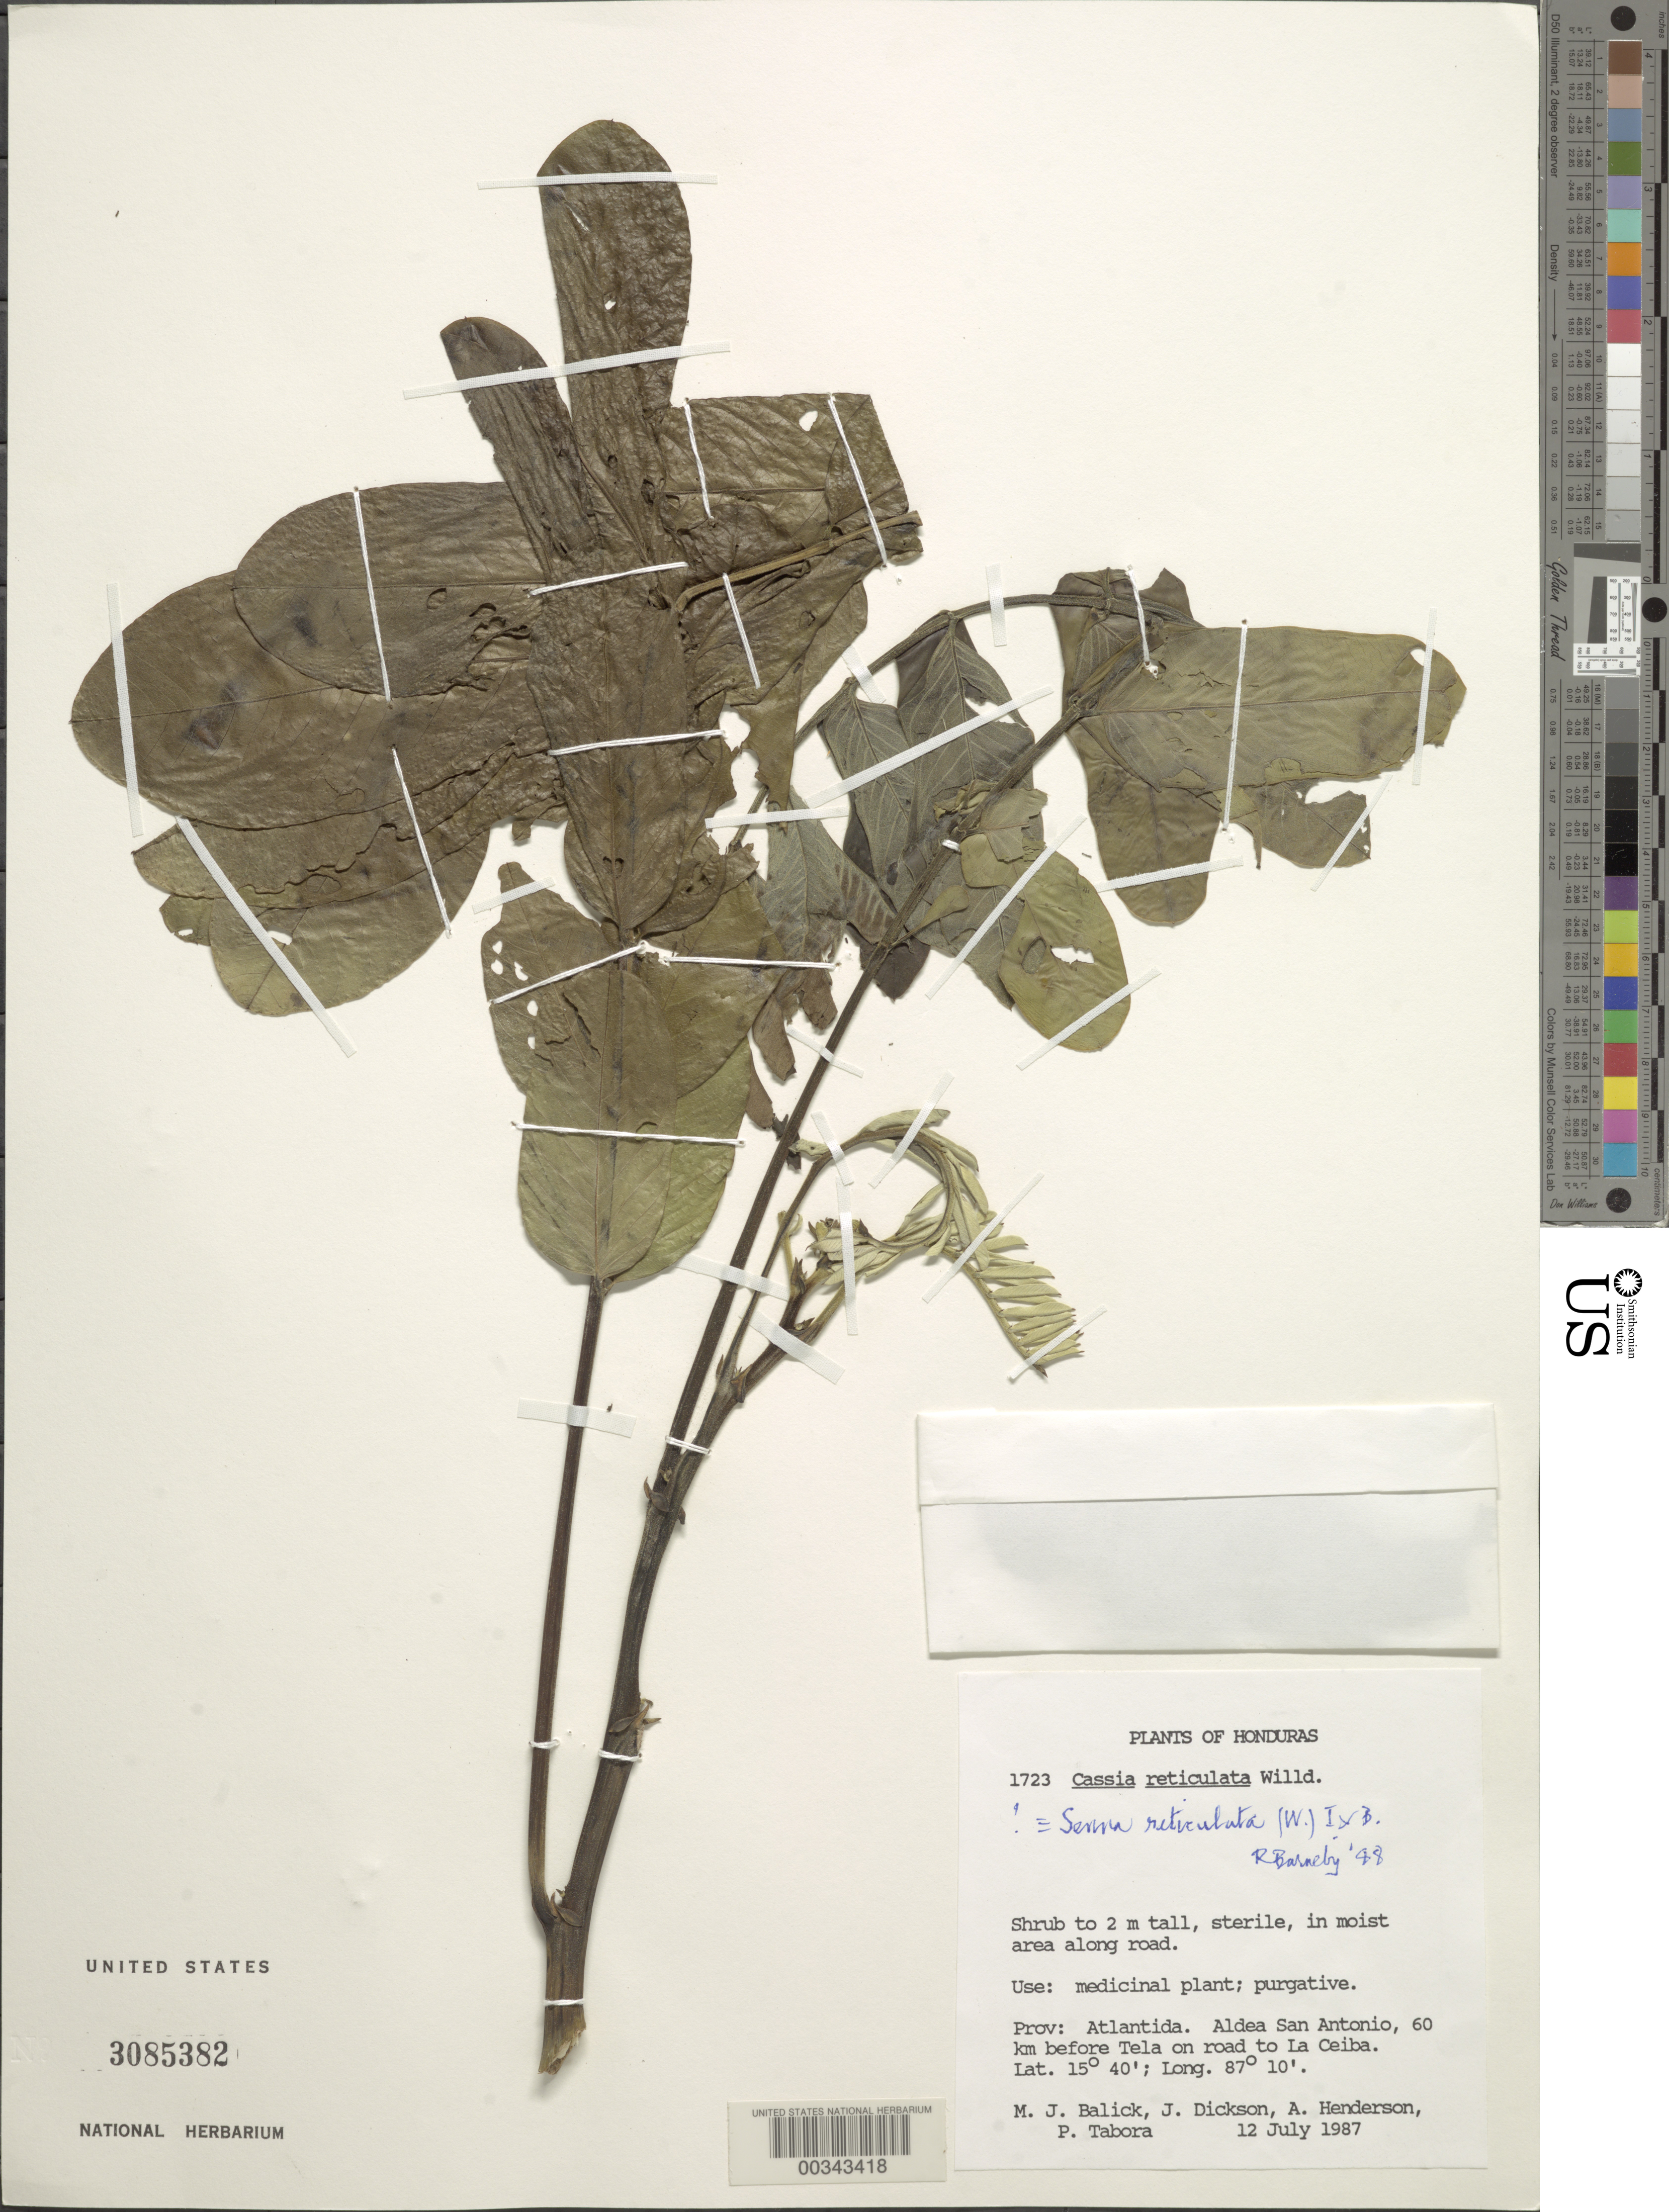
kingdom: Plantae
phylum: Tracheophyta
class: Magnoliopsida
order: Fabales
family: Fabaceae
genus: Senna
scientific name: Senna reticulata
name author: (Willd.) H.S. Irwin & Barneby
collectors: M. J. Balick, J. J. Dickson, A. J. Henderson & P. Tabora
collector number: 1723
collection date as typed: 12 Jul 1987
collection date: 1987-07-12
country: Honduras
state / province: Atlántida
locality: Aldea San Antonio, 60 km before Tela on road to La Ceiba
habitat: In moist area along road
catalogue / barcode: US 3085382